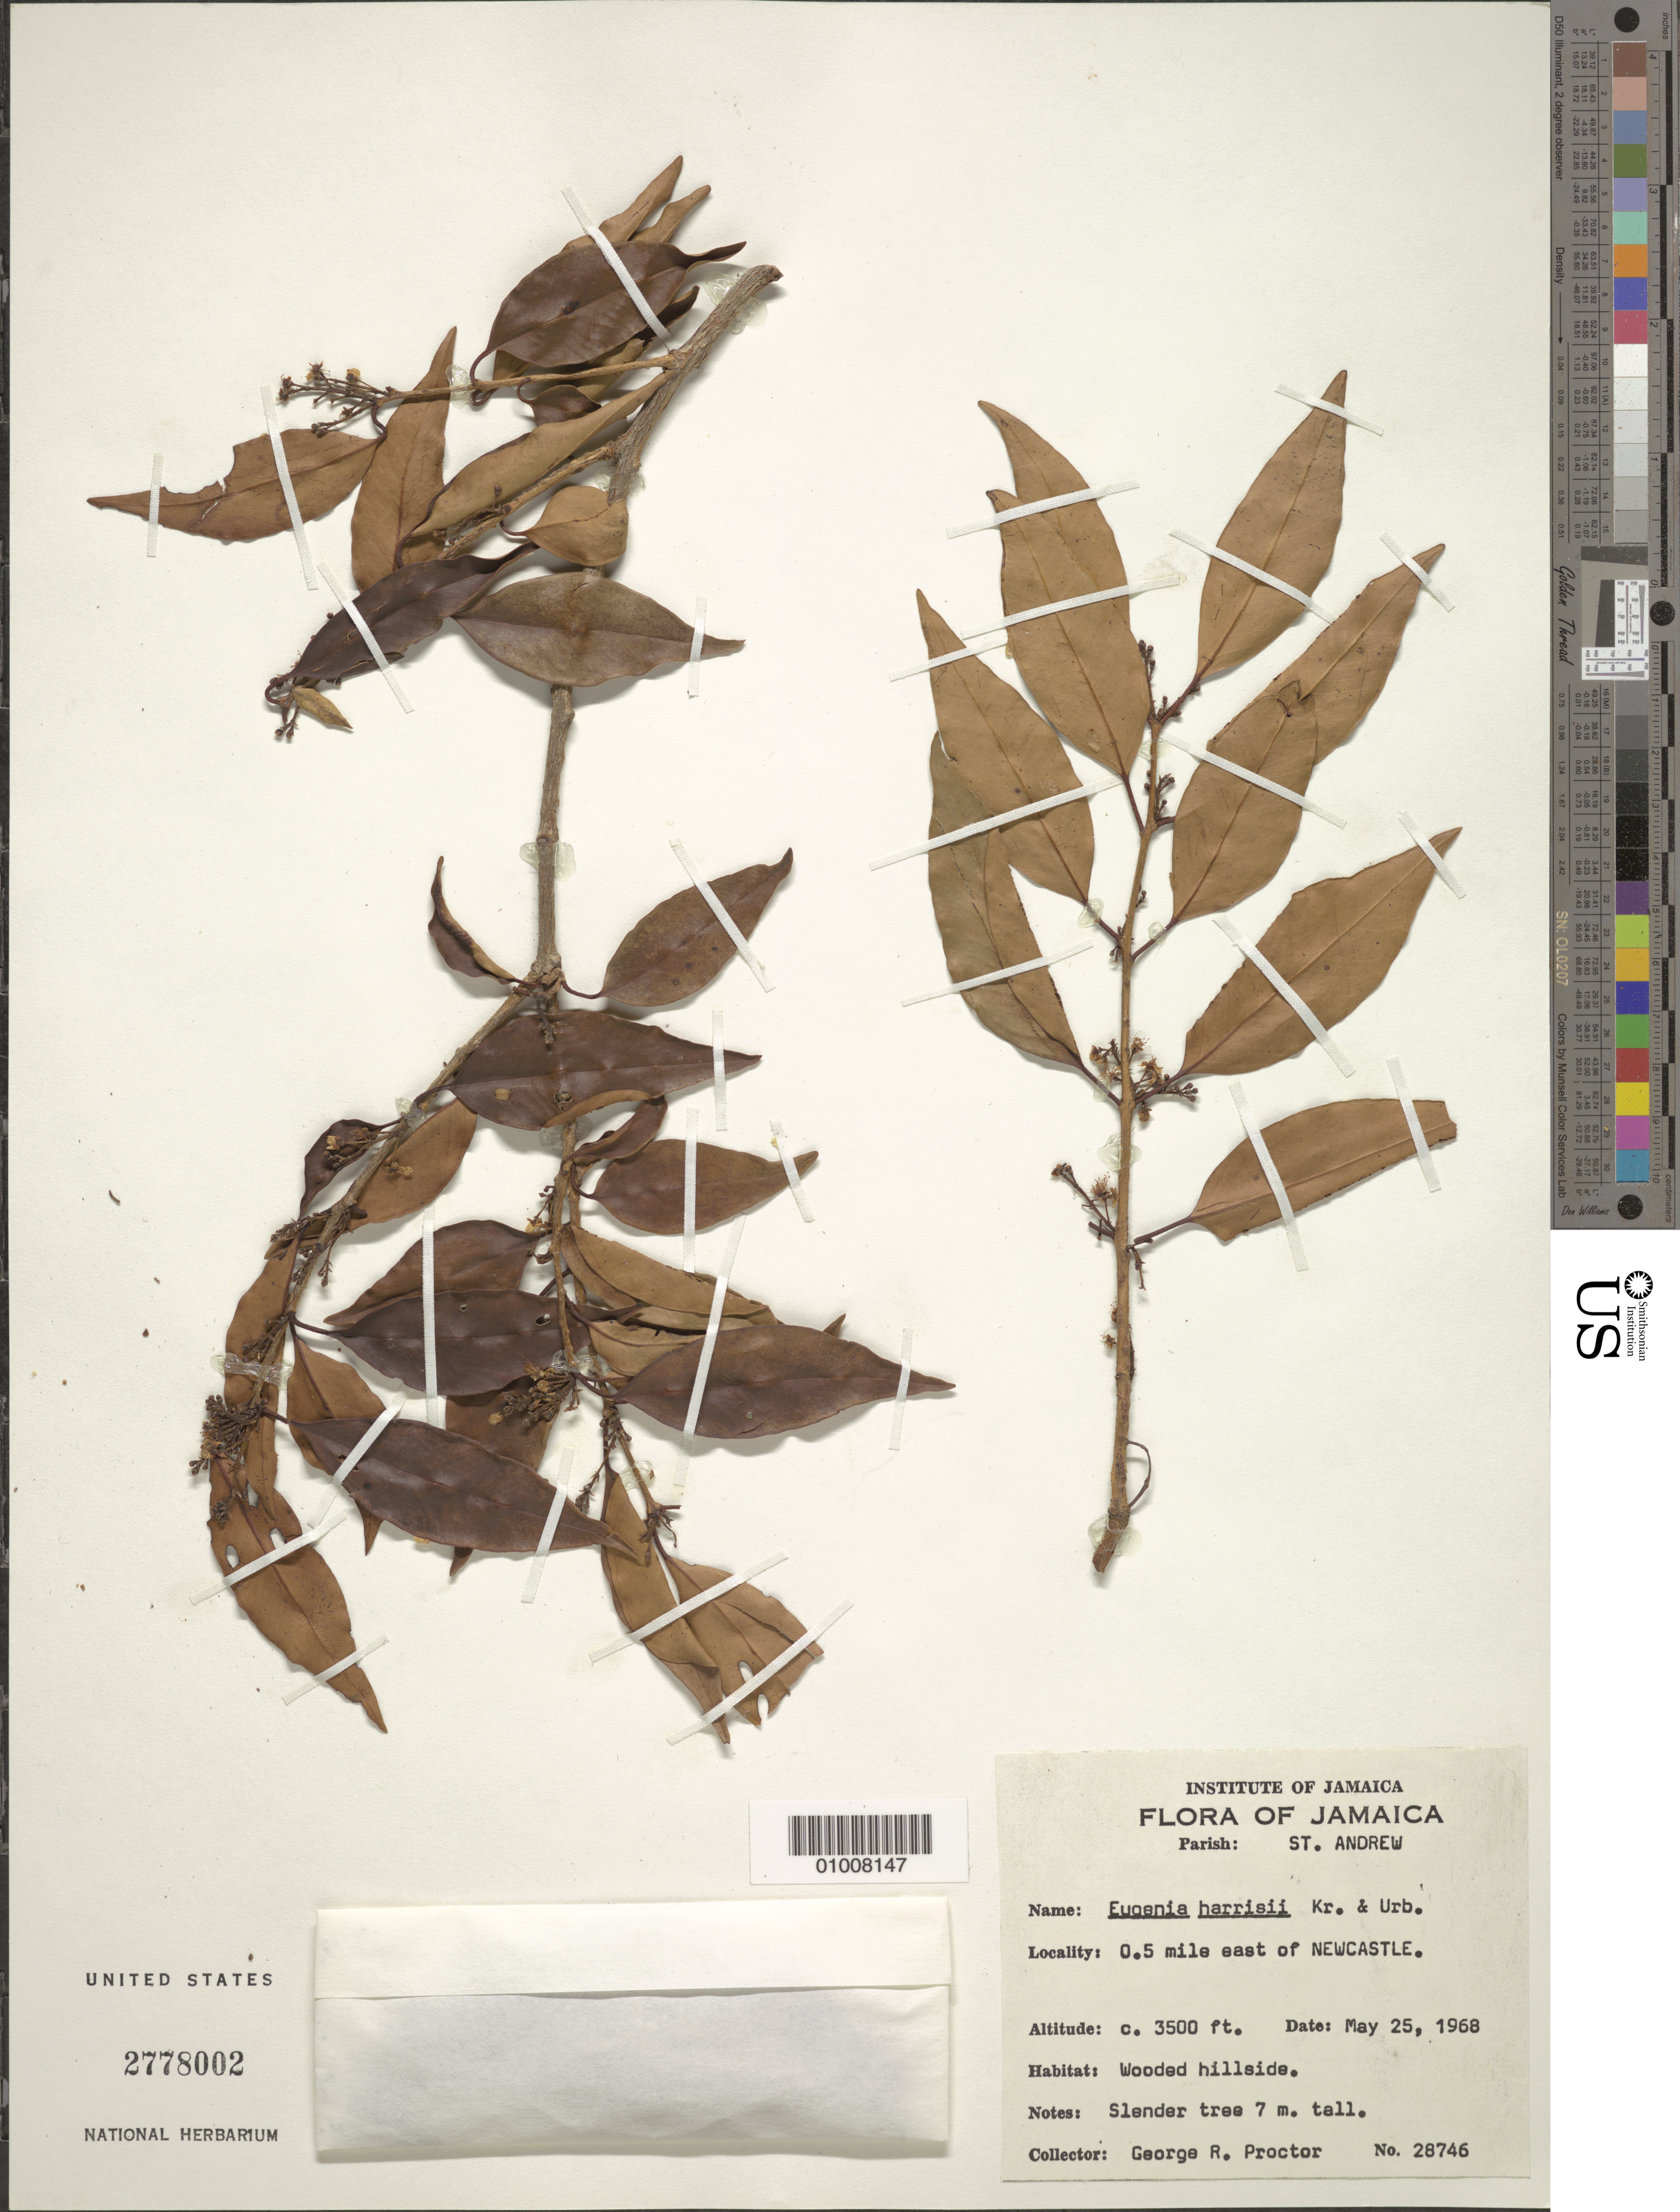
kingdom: Plantae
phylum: Tracheophyta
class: Magnoliopsida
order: Myrtales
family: Myrtaceae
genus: Eugenia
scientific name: Eugenia harrisii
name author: Krug & Urb.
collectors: G. R. Proctor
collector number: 28746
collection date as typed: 25 May 1968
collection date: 1968-05-25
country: Jamaica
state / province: Saint Andrew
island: Jamaica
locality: O.5 miles east of NEWCASTLE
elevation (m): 1067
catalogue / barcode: US 2778002